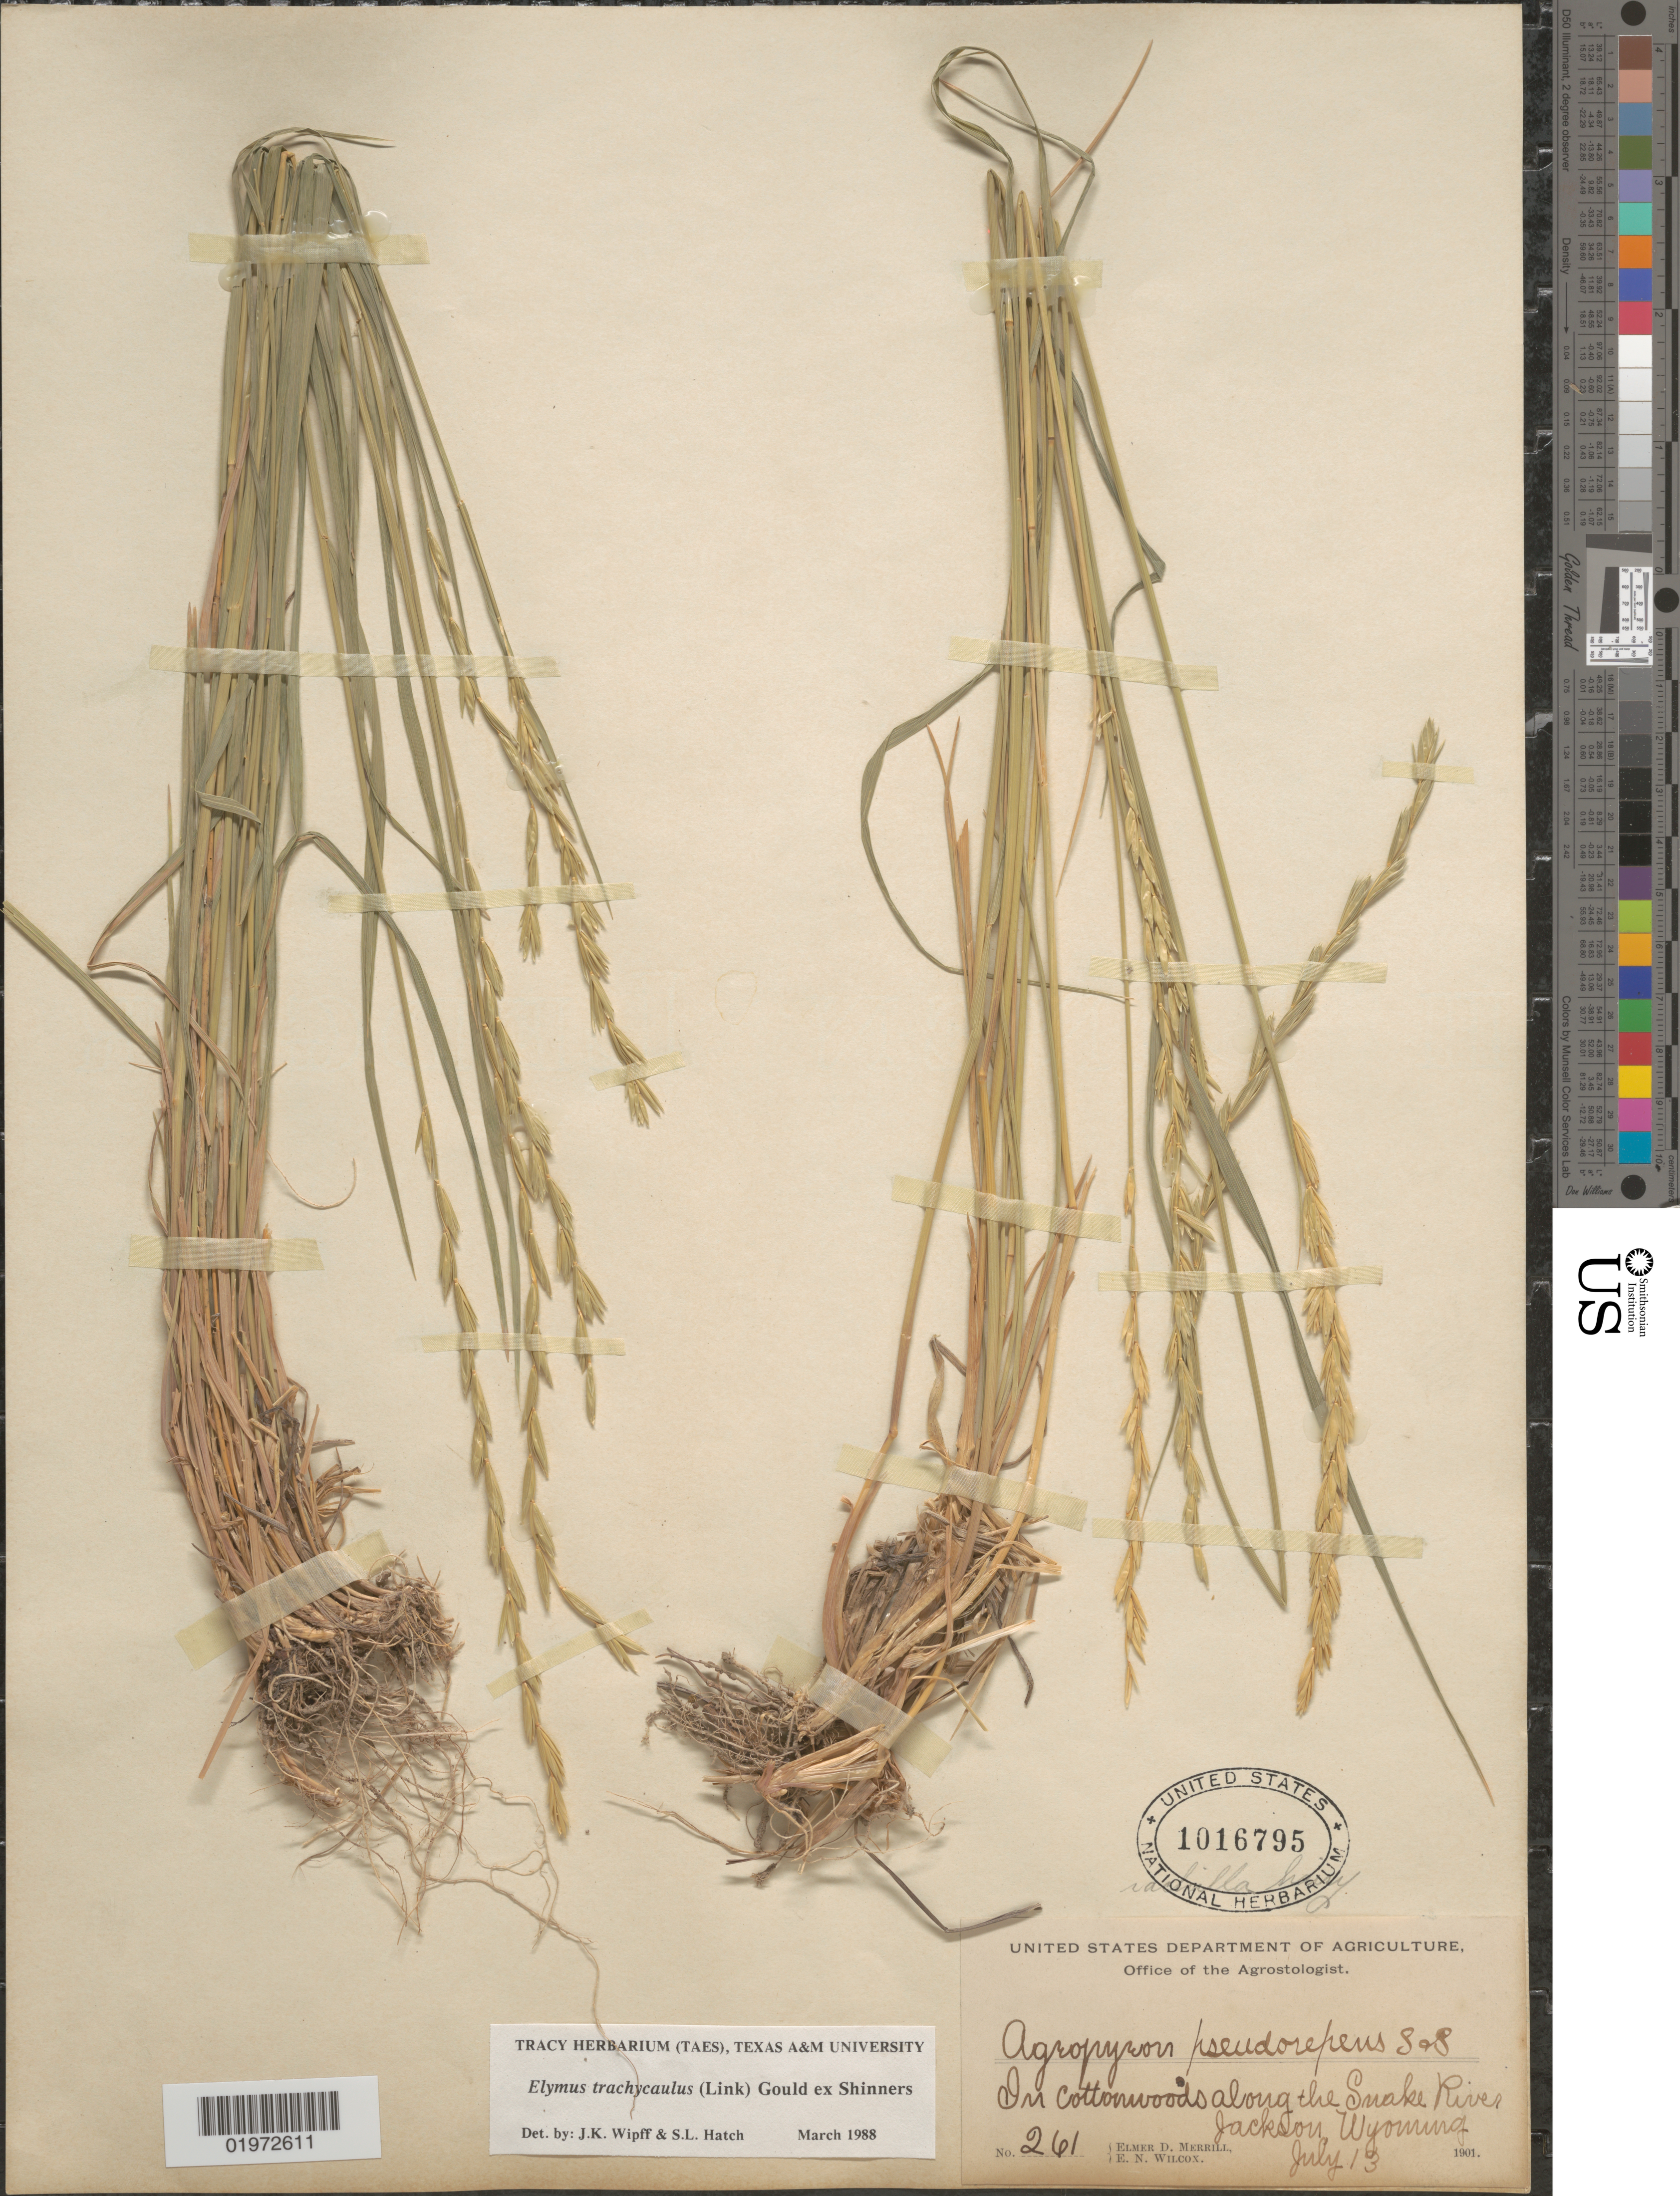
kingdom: Plantae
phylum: Tracheophyta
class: Liliopsida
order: Poales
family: Poaceae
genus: Elymus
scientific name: Elymus trachycaulus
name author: (Link) Gould ex Shinners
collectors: E. D. Merrill & E. Wilcox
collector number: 261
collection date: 1901-07-13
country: United States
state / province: Wyoming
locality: In cottonwoods along the Snake River Jackson.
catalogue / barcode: US 1016795